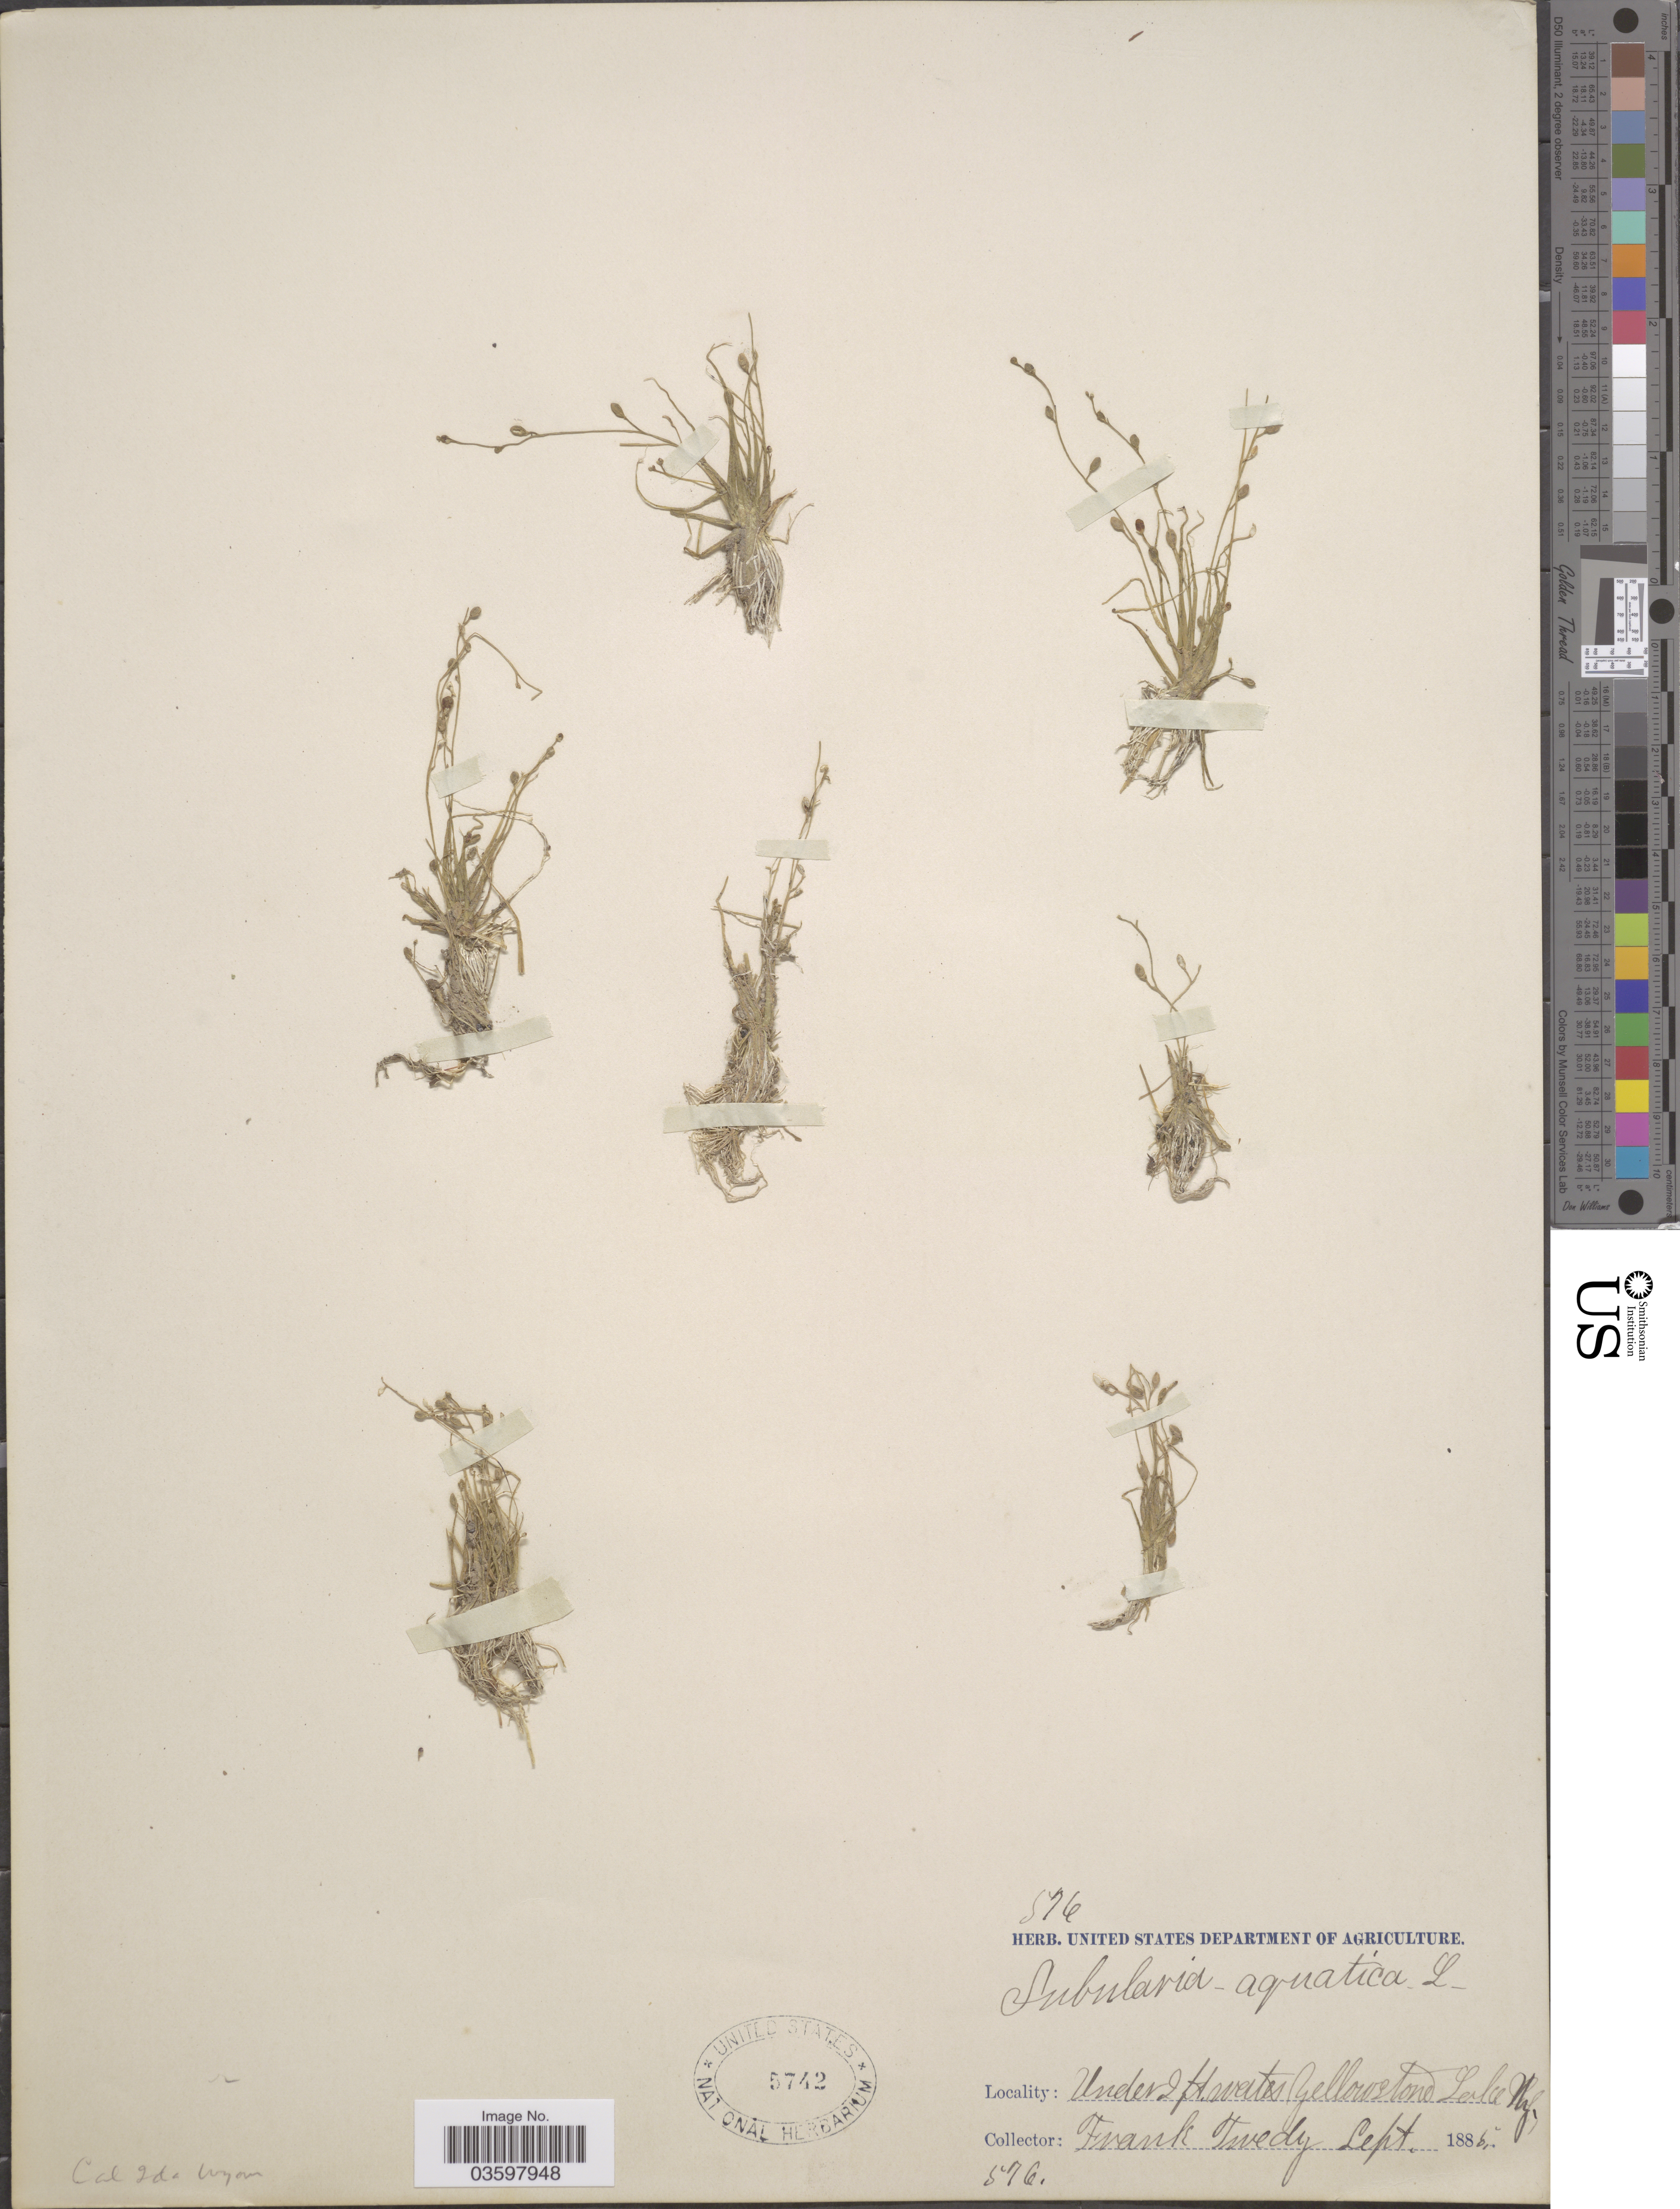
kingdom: Plantae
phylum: Tracheophyta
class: Magnoliopsida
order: Brassicales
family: Brassicaceae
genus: Subularia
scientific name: Subularia aquatica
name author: L.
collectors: F. Tweedy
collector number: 576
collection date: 1885-09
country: United States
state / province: Wyoming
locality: Yellowstone Lake.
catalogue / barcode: US 5742